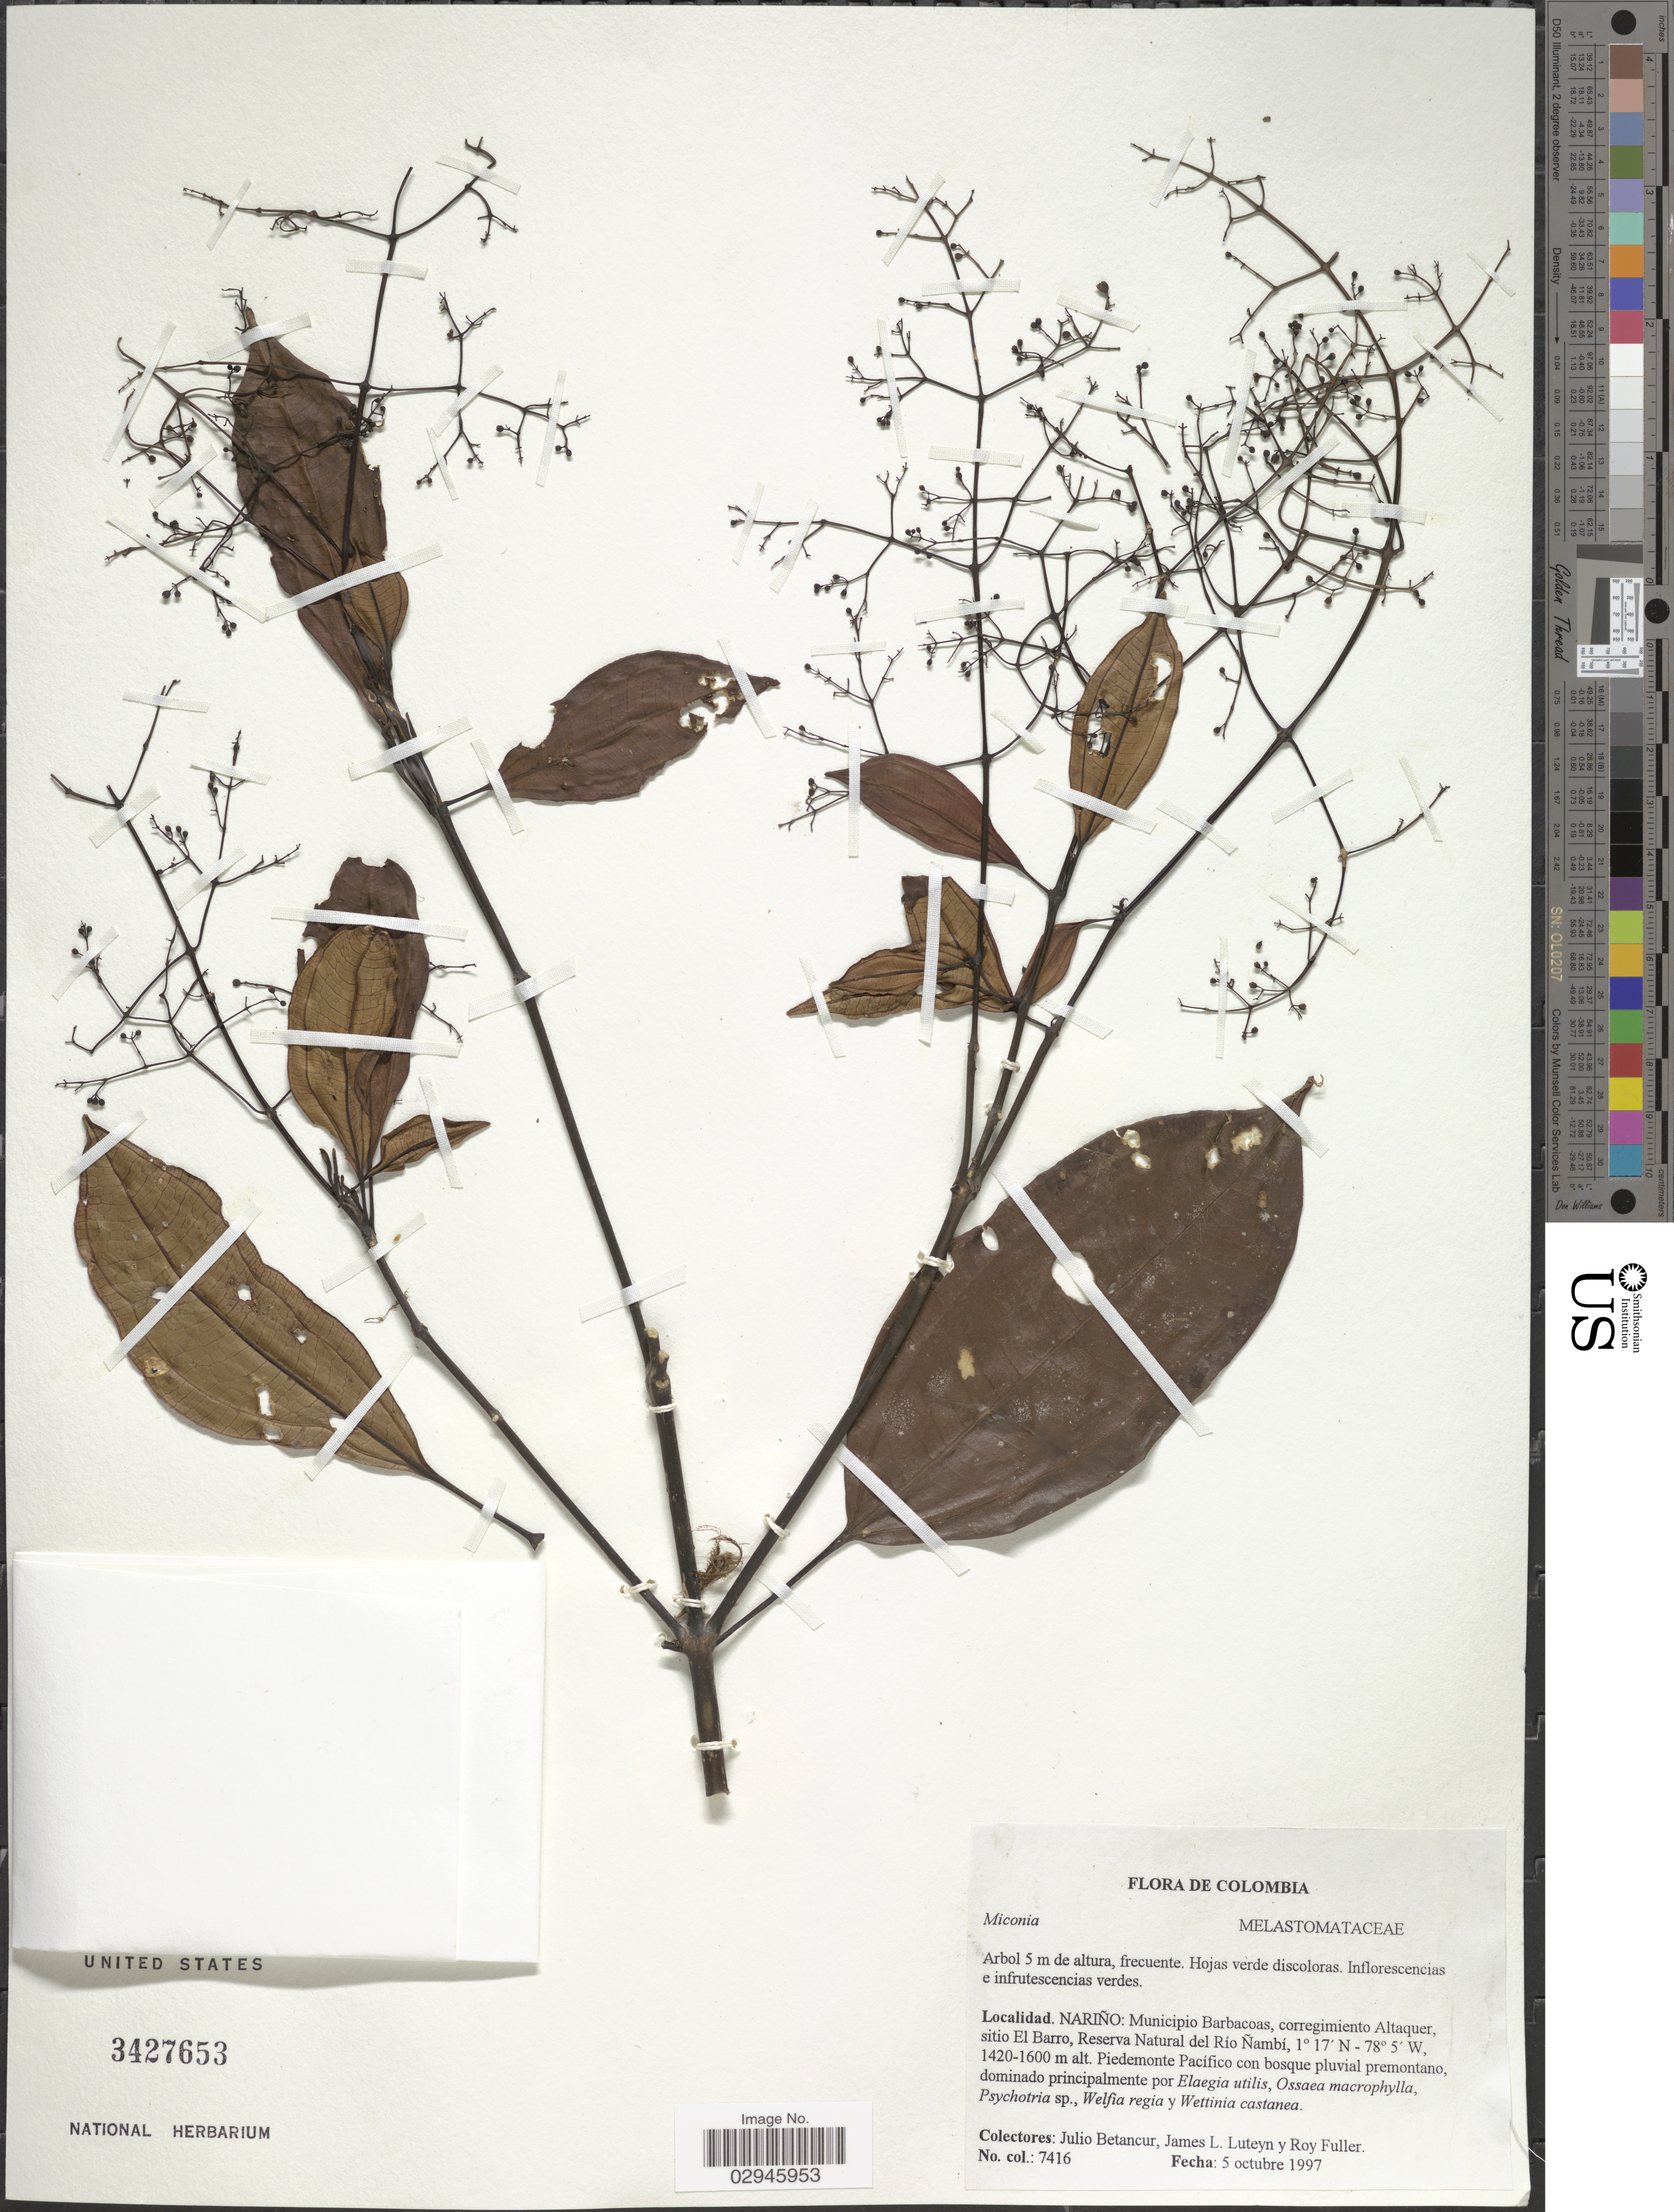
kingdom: Plantae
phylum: Tracheophyta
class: Magnoliopsida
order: Myrtales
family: Melastomataceae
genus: Miconia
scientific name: Miconia sp.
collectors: J. Betancur, J. L. Luteyn & R. Fuller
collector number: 7416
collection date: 1997-10-05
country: Colombia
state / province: Nariño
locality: Municipio Barbacoas, corregimiento Altaquer, sitio El Barro, Reserva Natural del Río Ñambi. Piedemonte Pacífico.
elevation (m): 1420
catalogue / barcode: US 3427653